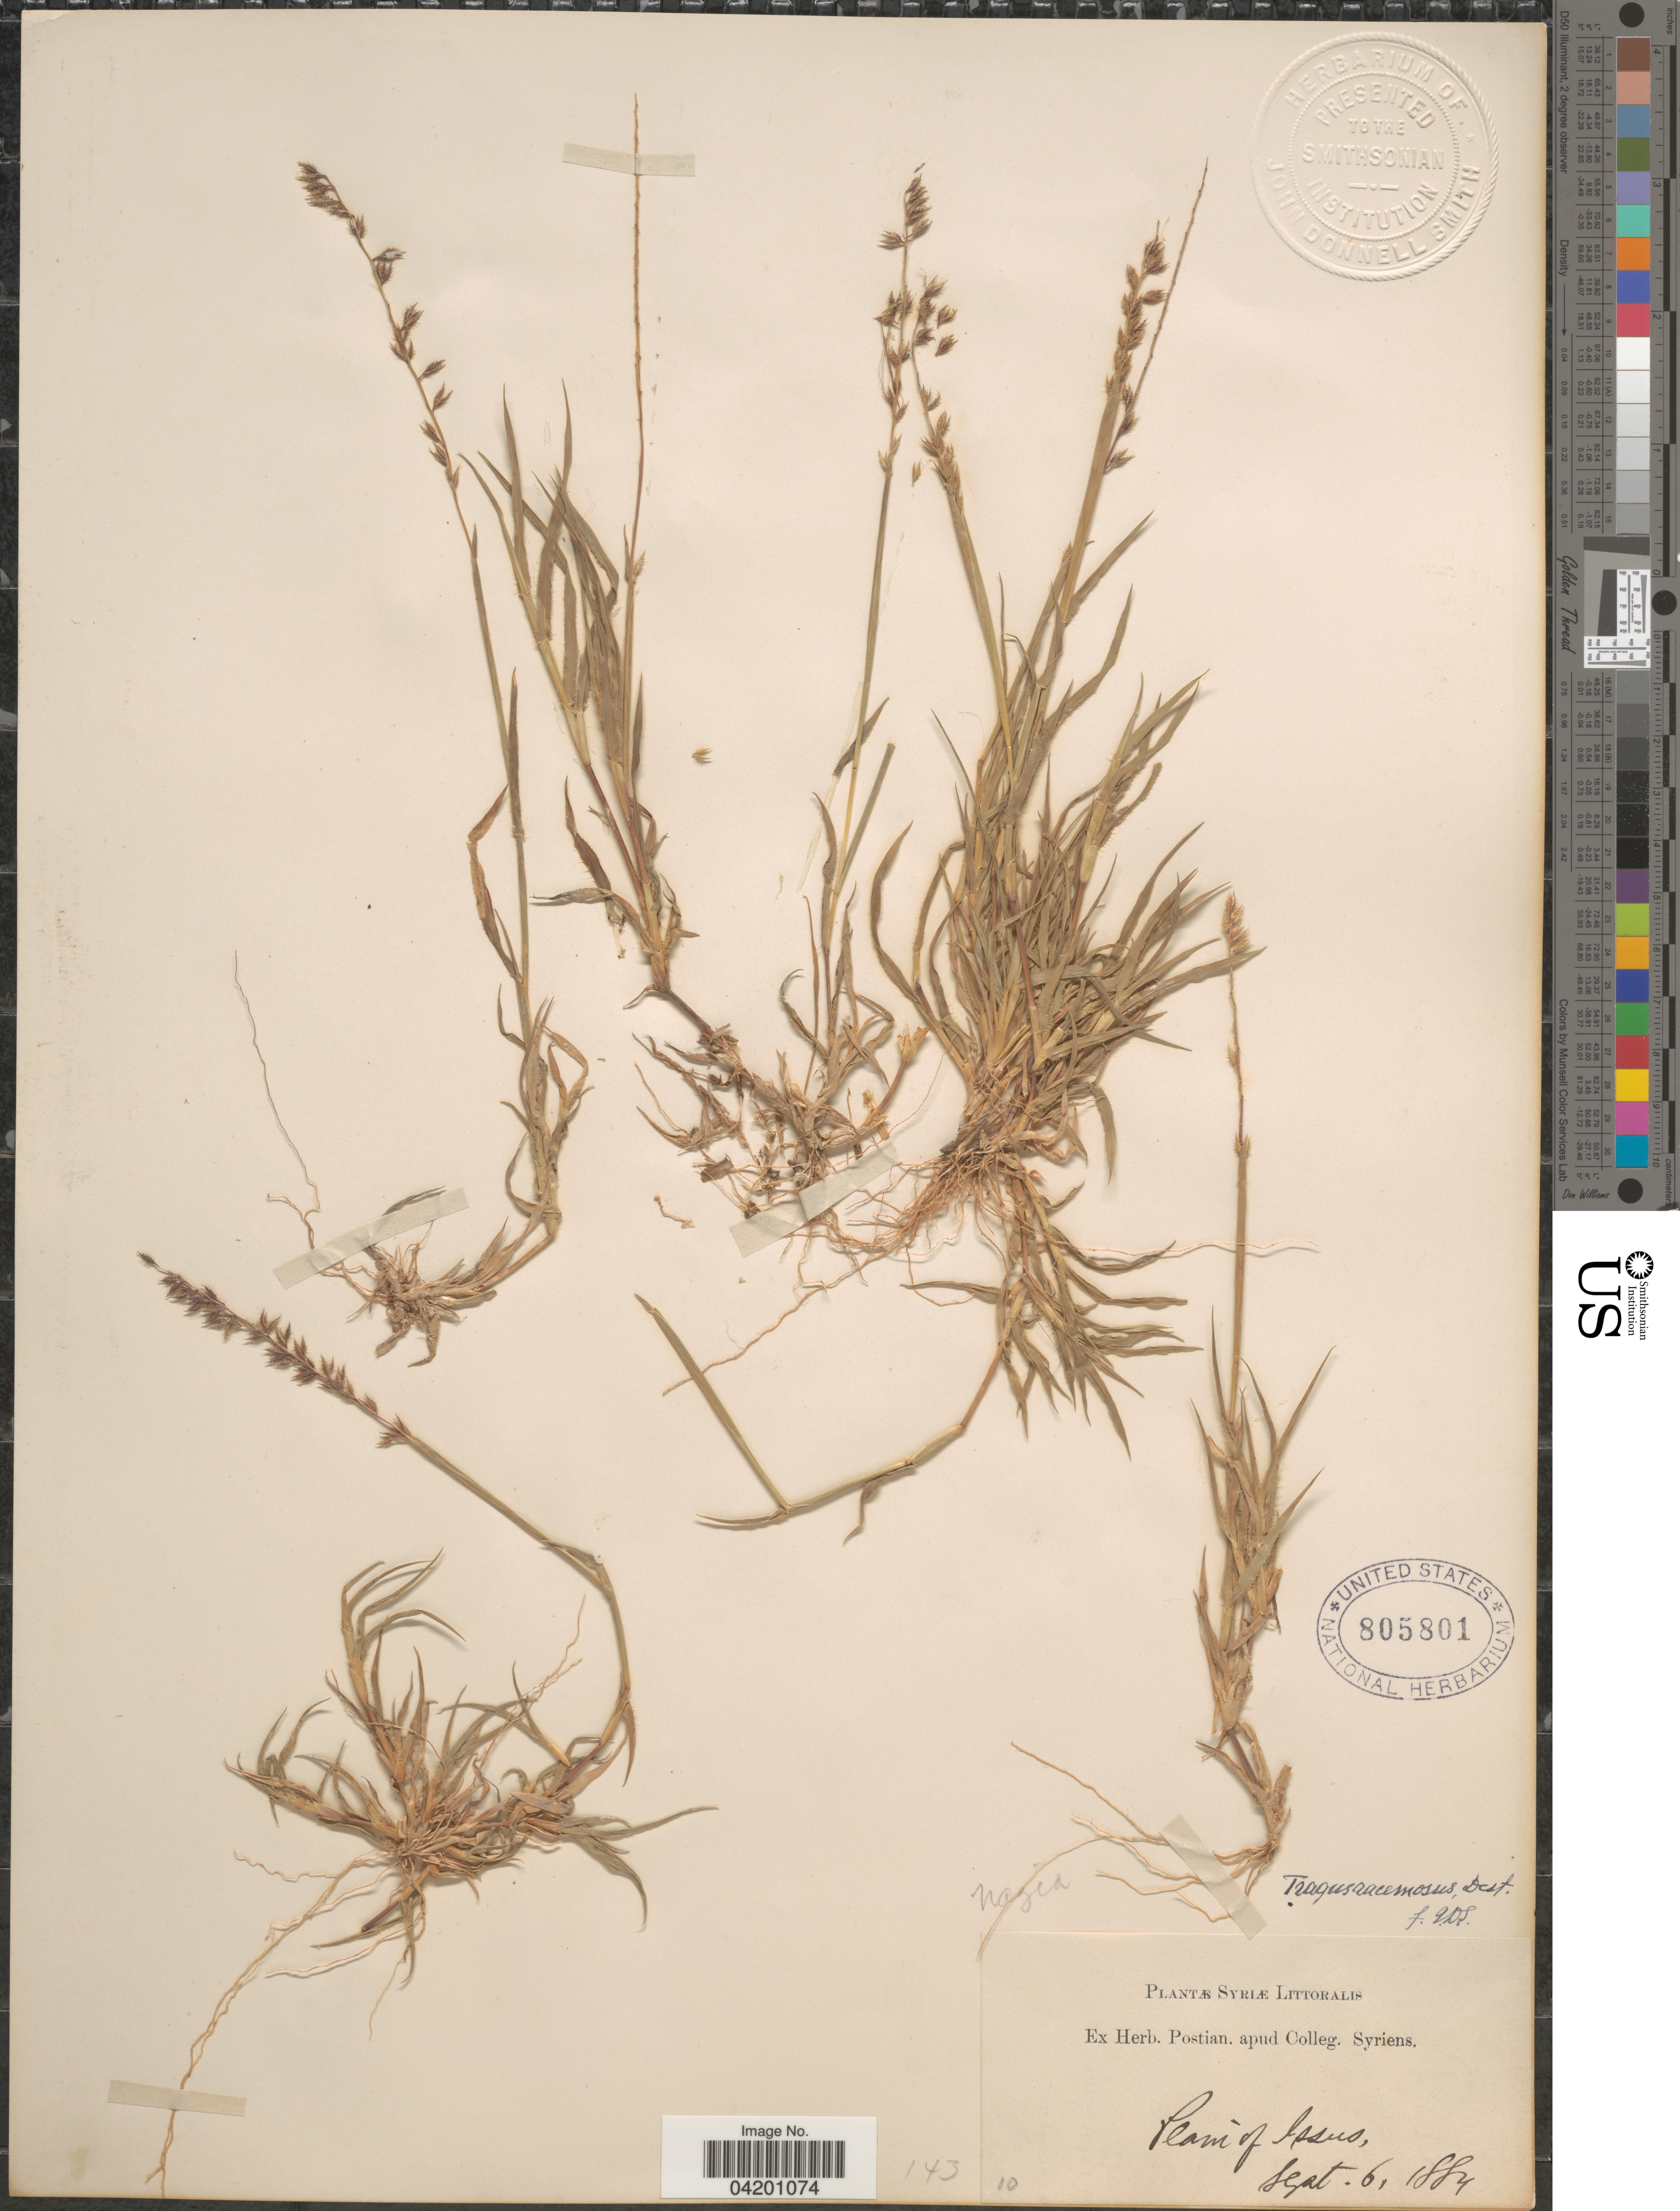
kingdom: Plantae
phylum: Tracheophyta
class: Liliopsida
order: Poales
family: Poaceae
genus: Tragus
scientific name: Tragus racemosus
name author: (L.) All.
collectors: ex herb. Postian. apud Colleg. Syriens. Protest. USE "Fannie P. A. Shepard" (10308853) AS PRIMARY COLLECTOR INSTEAD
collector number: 10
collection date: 1884-09-06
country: Turkey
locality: Syriæ Littoralis. Plain of Issus.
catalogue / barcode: US 805801